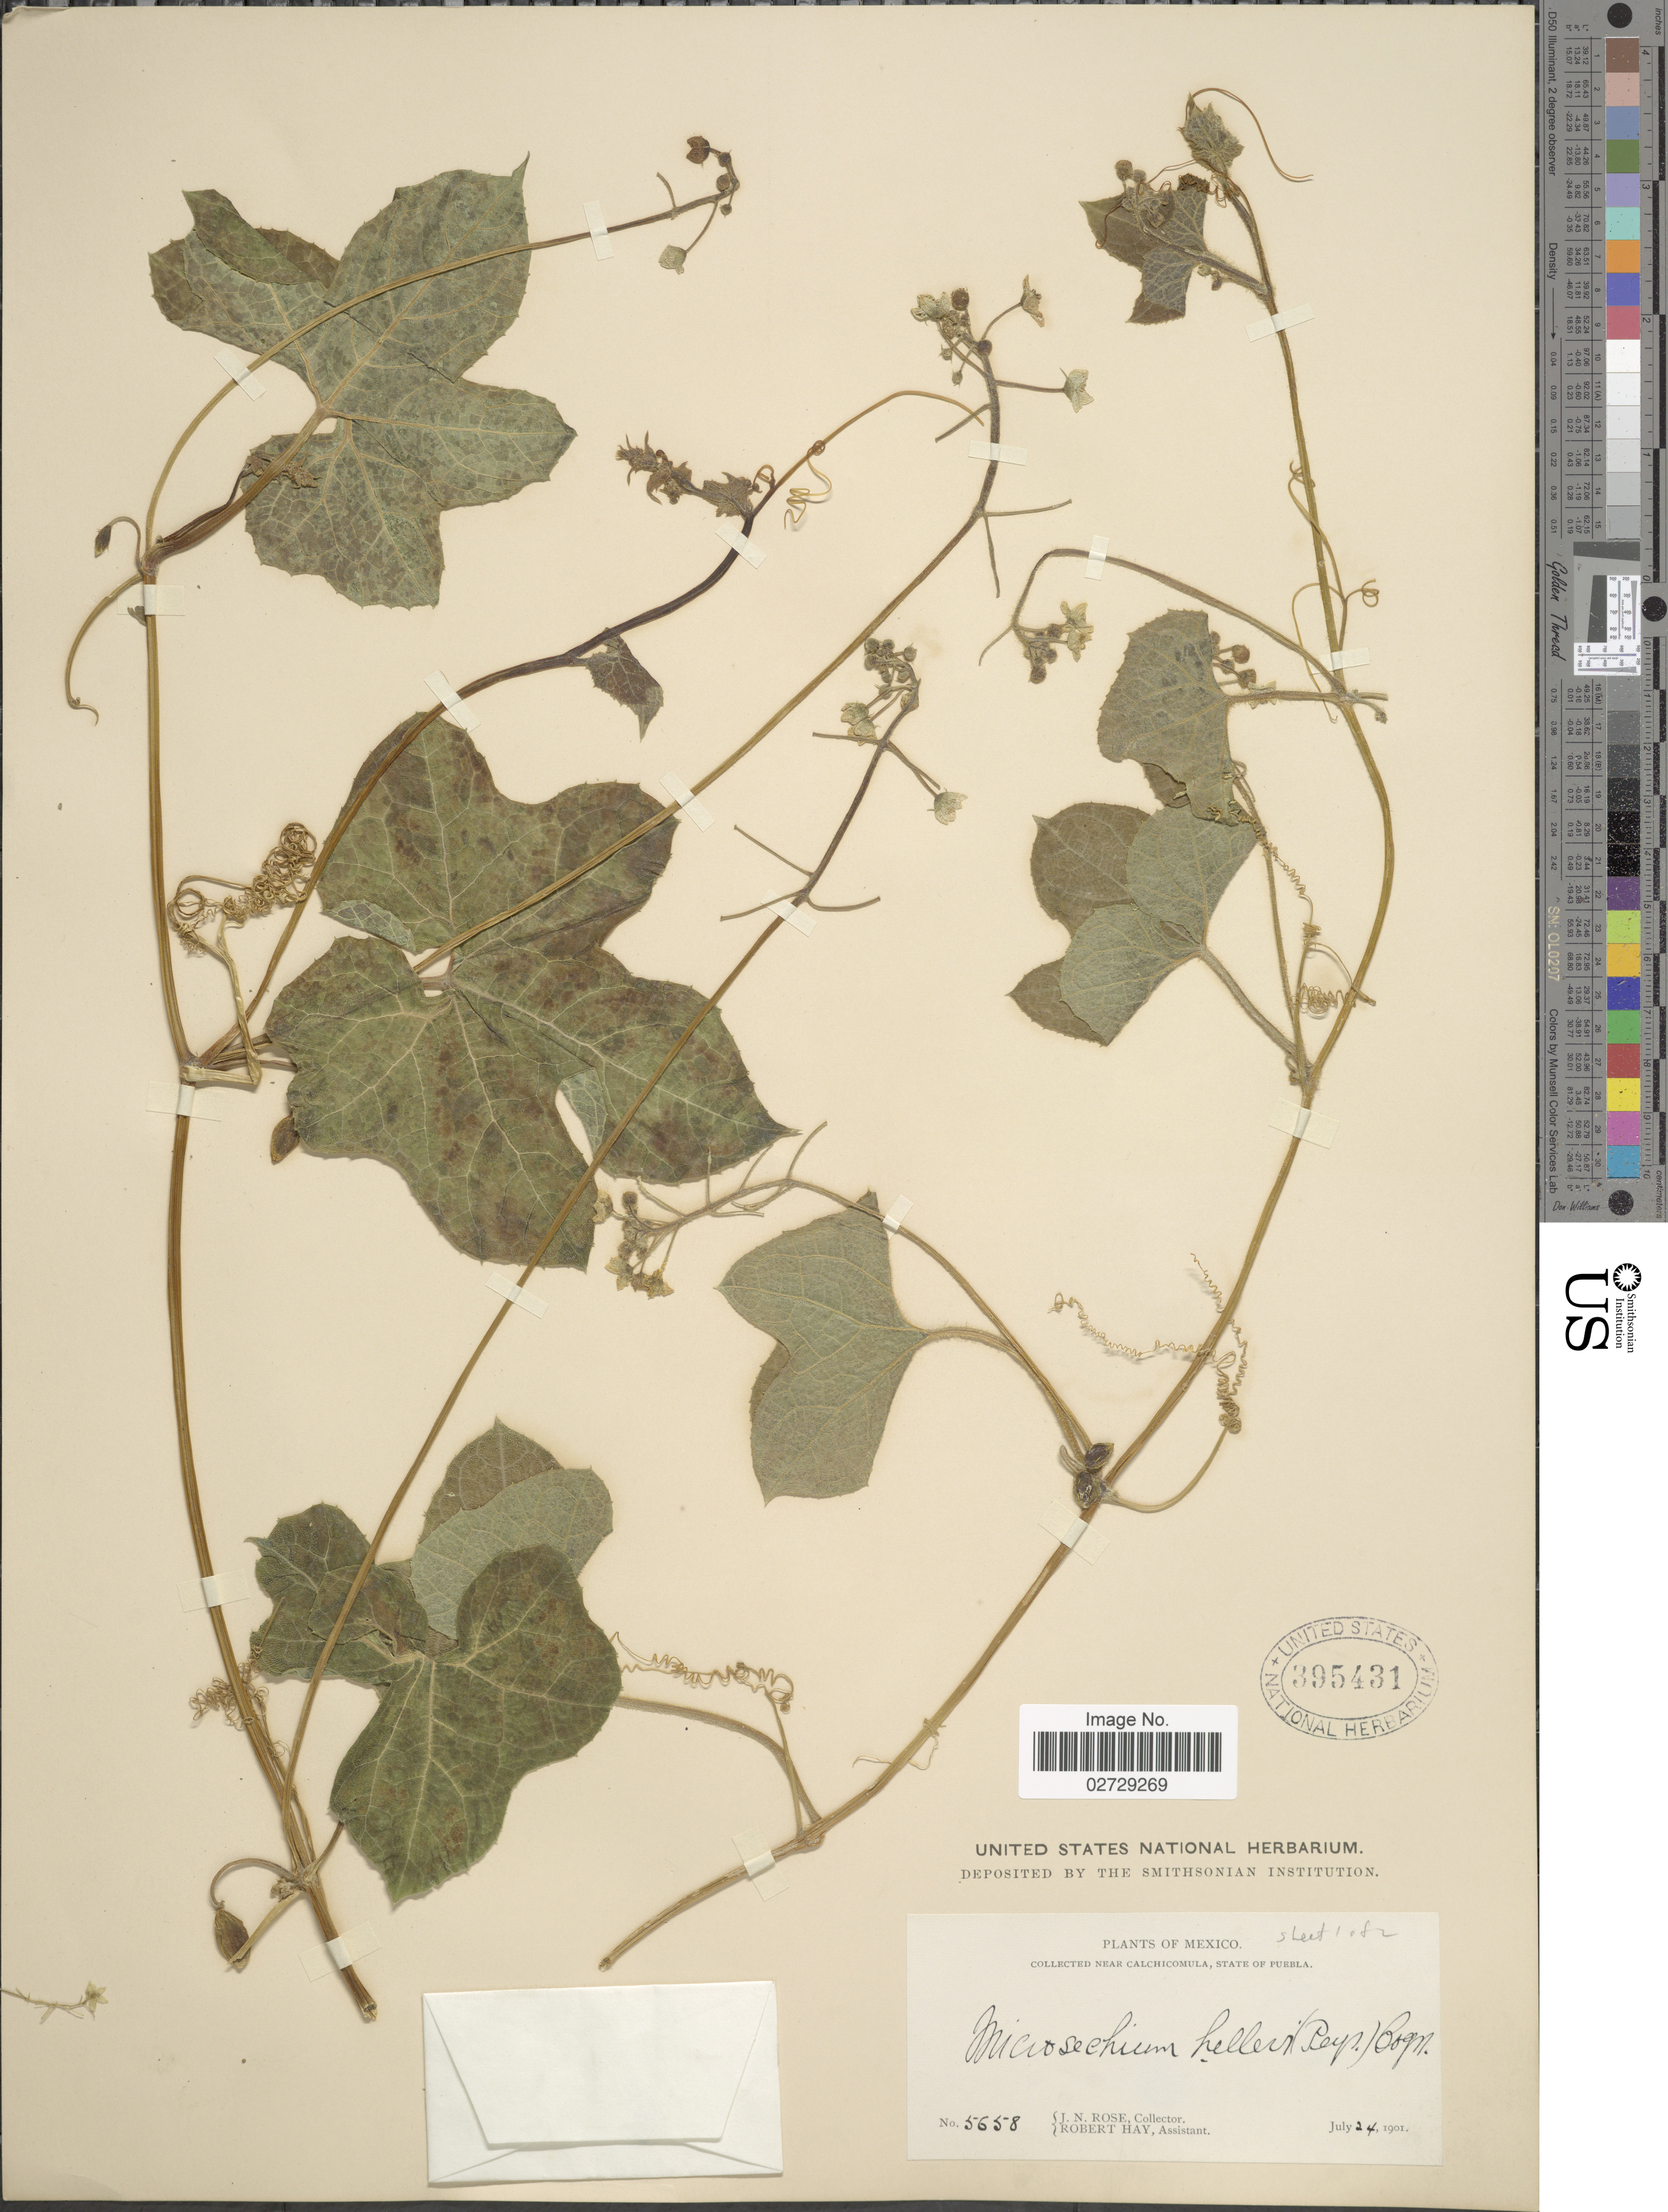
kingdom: Plantae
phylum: Tracheophyta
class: Magnoliopsida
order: Cucurbitales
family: Cucurbitaceae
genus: Microsechium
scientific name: Microsechium helleri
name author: (Peyr.) Cogn.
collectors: J. N. Rose & R. H. Hay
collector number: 5658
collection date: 1901-07-24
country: Mexico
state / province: Puebla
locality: Near Calchicomula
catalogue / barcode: US 395431